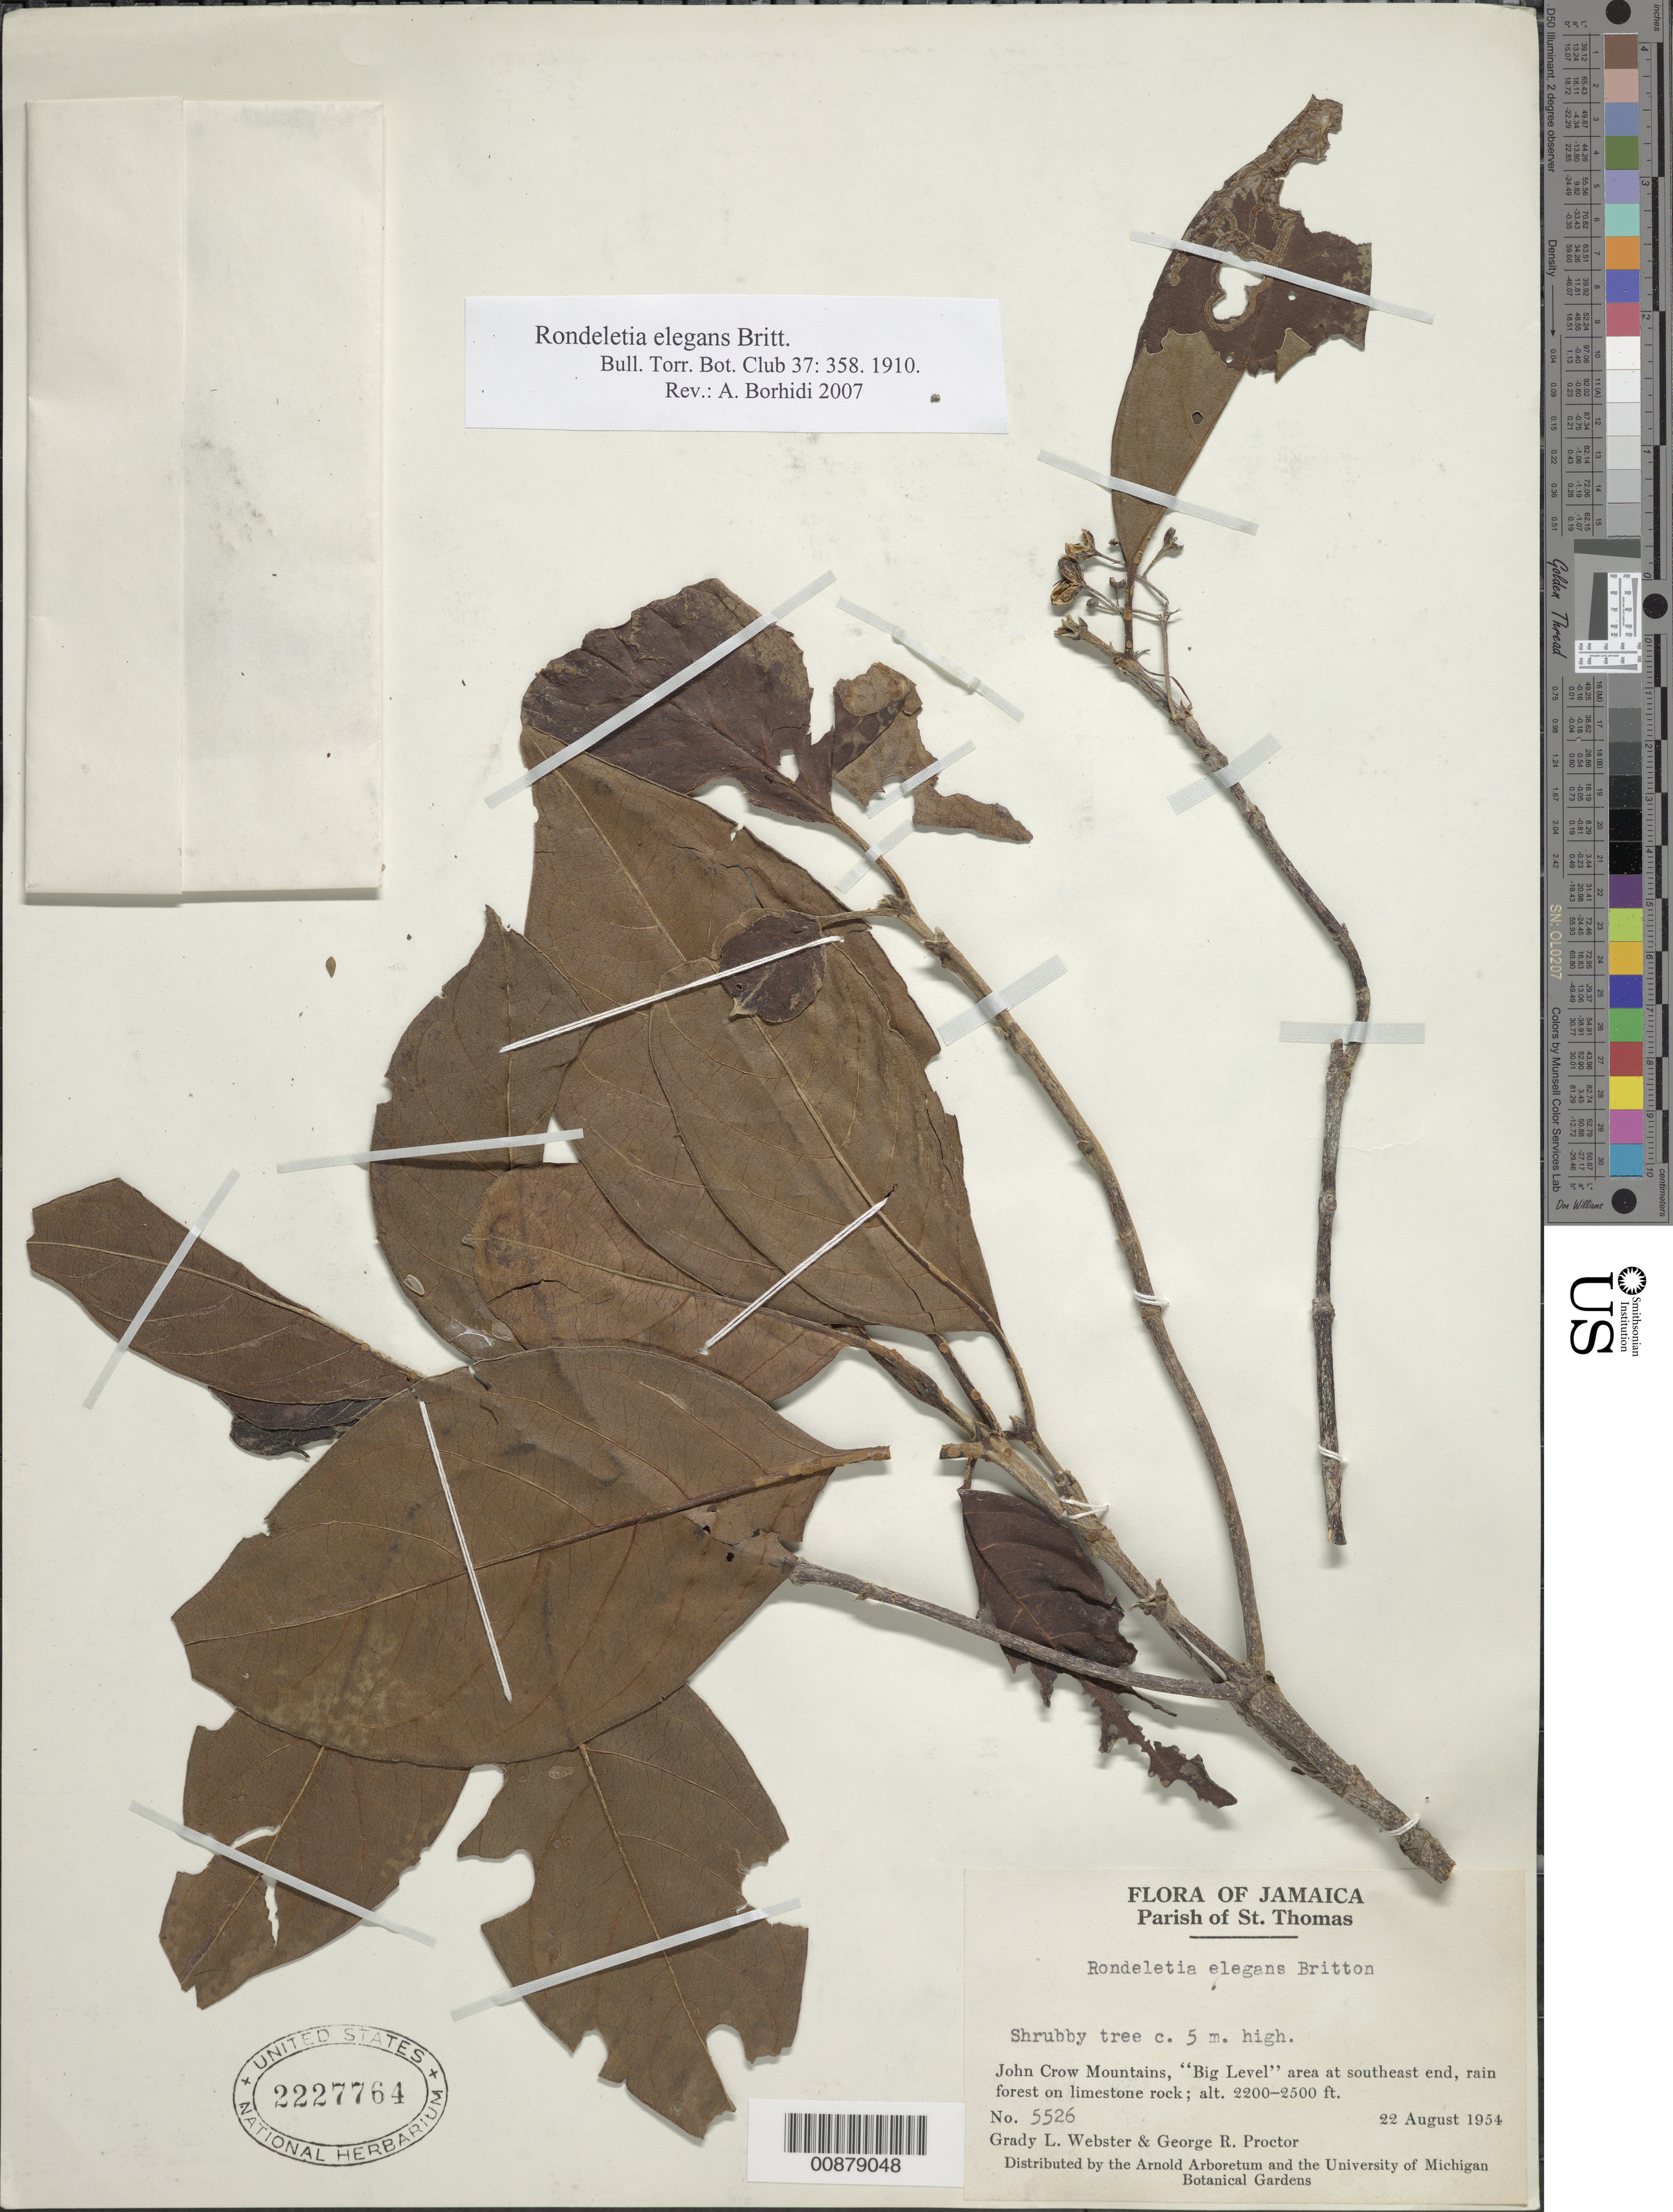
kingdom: Plantae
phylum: Tracheophyta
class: Magnoliopsida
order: Gentianales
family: Rubiaceae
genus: Rondeletia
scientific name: Rondeletia elegans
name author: Britton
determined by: Borhidi, Attila L.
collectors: G. L. Webster & G. R. Proctor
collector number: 5526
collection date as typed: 22 Aug 1954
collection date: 1954-08-22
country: Jamaica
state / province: Saint Thomas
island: Jamaica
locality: John Crow Mountains, "Big Level" area at southeast end.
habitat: Rain forest on limestone rock.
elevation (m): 671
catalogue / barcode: US 2227764